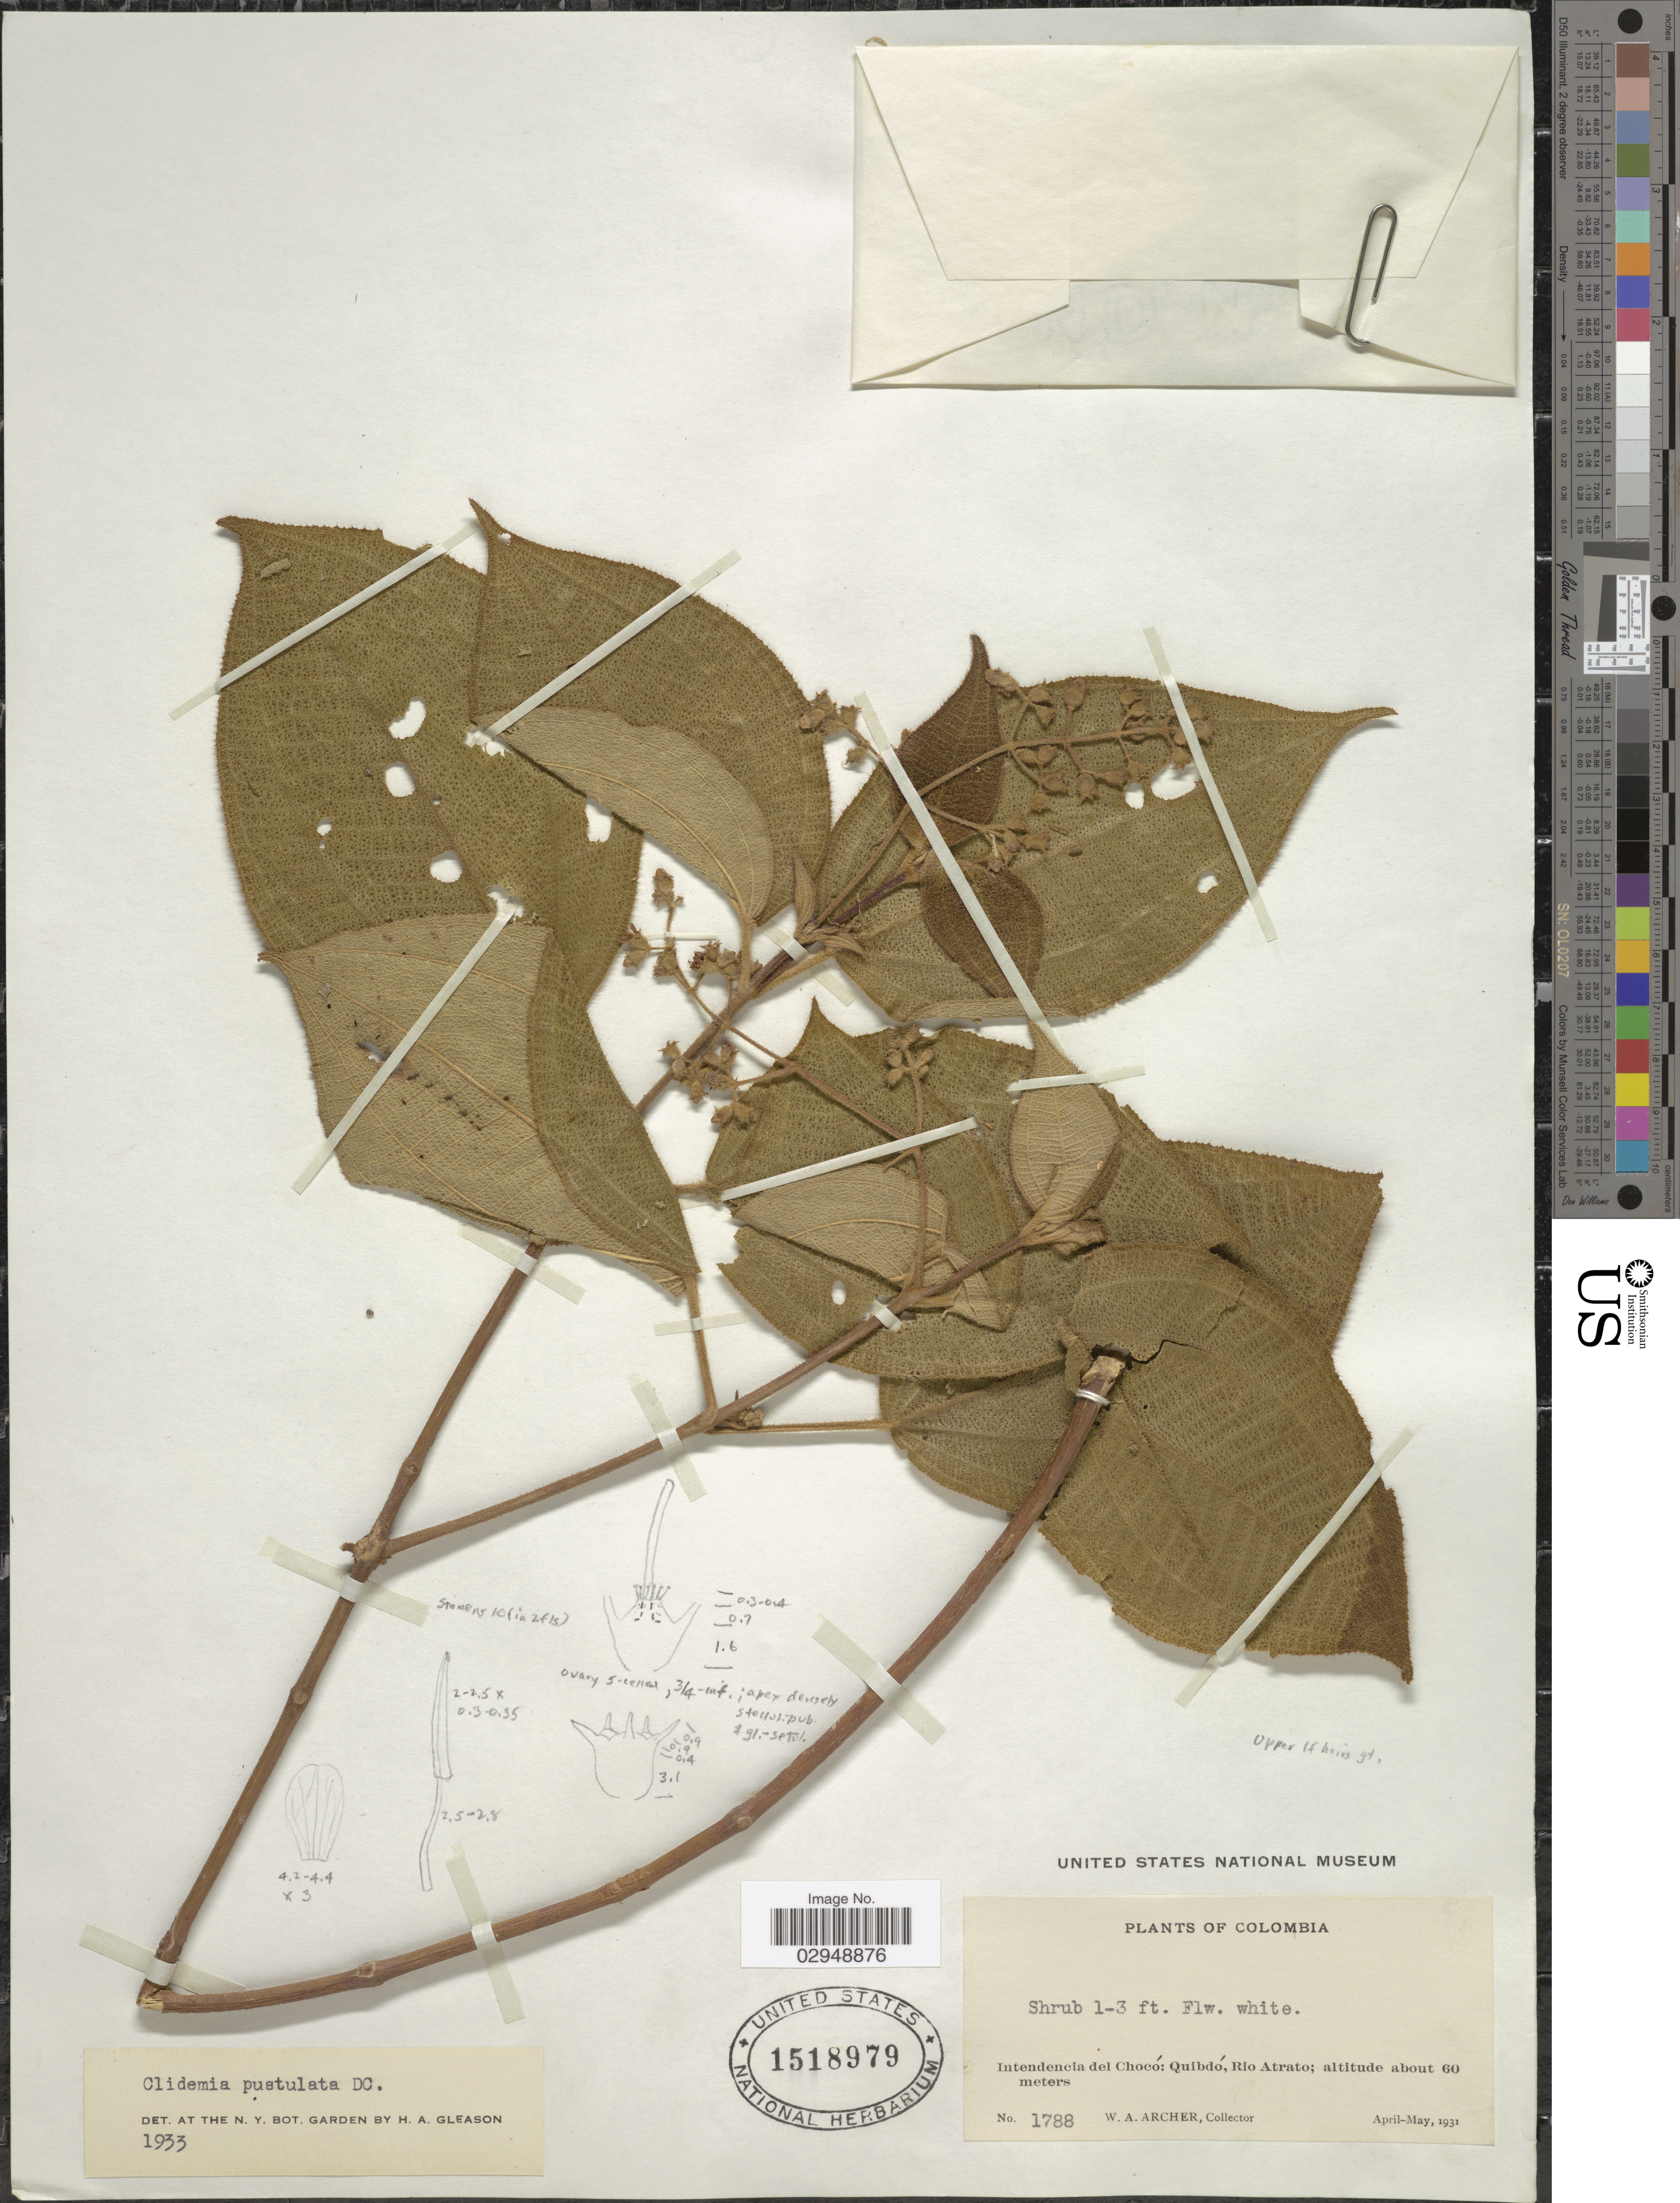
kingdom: Plantae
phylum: Tracheophyta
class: Magnoliopsida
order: Myrtales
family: Melastomataceae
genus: Clidemia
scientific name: Clidemia capitellata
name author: (Bonpl.) D. Don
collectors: W. Archer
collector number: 1788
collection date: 1931-04/1931-05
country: Colombia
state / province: Chocó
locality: Intendencia del Chocó: Quibdó, Rio Atrato.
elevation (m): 60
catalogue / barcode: US 1518979